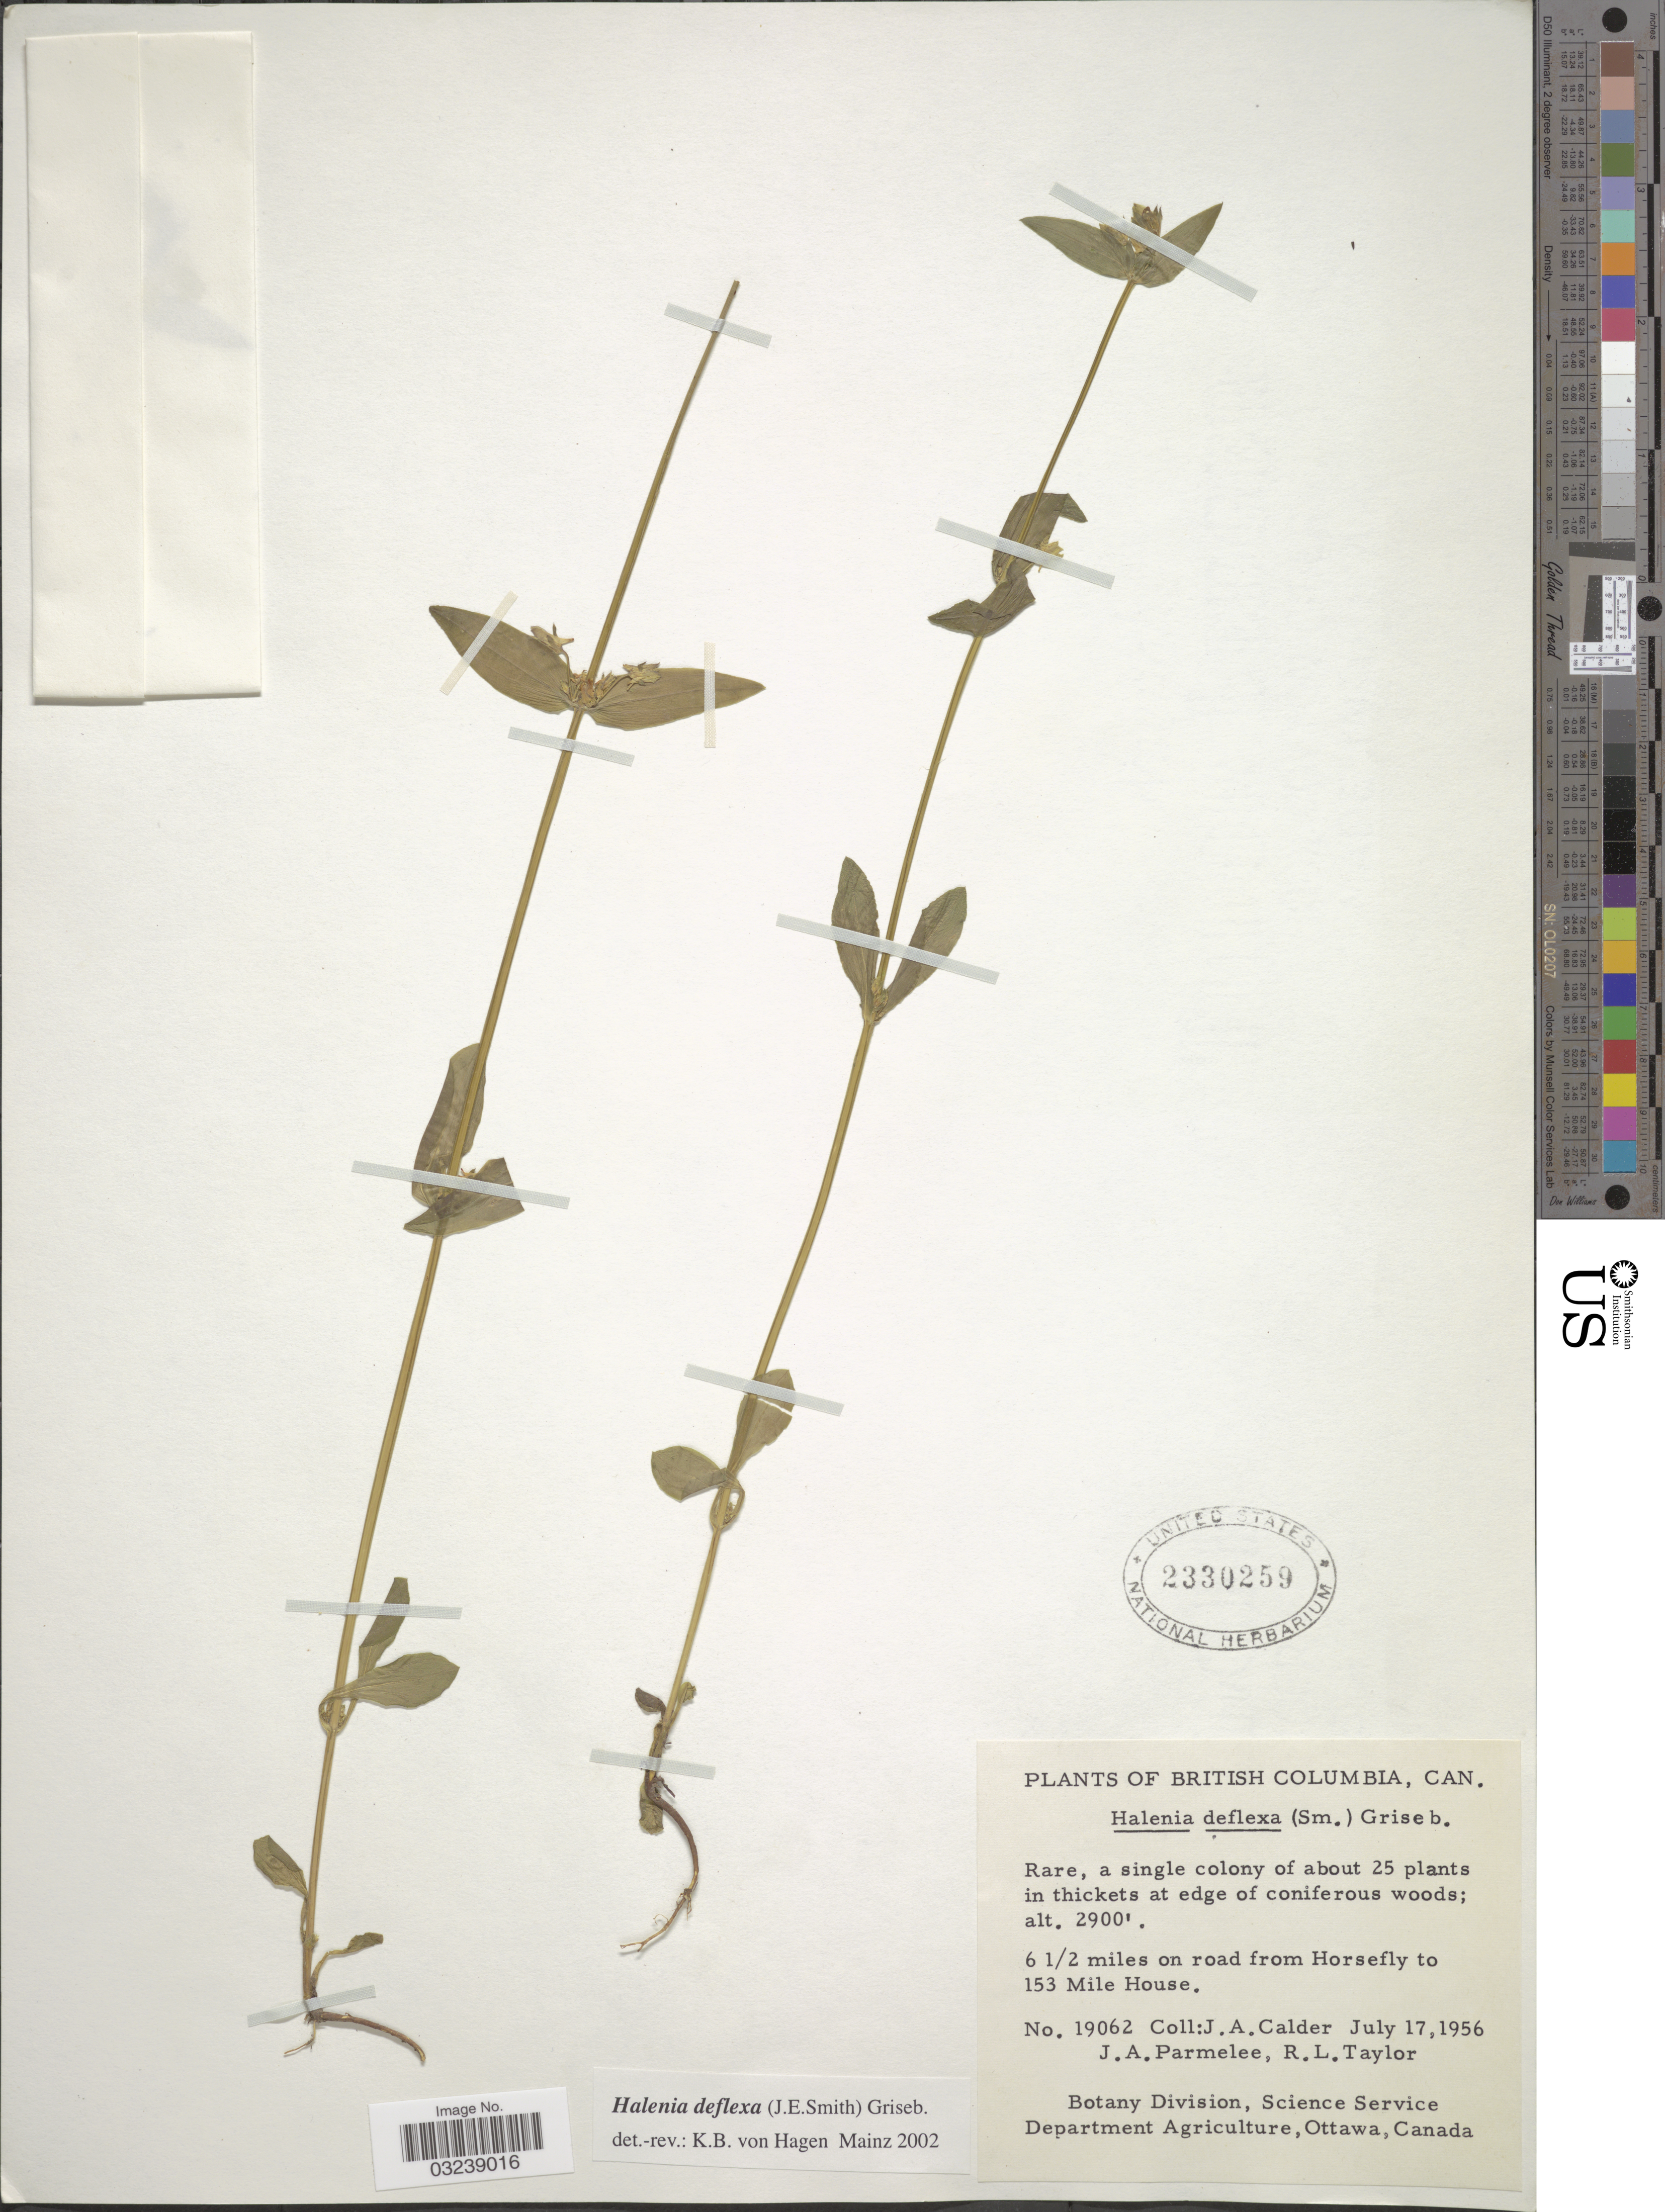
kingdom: Plantae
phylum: Tracheophyta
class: Magnoliopsida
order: Gentianales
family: Gentianaceae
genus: Halenia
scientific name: Halenia deflexa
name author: (Sm.) Griseb.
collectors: J. A. Calder, J. A. Parmelee & R. Taylor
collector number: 19062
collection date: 1956-07-17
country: Canada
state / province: British Columbia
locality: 6½ miles on road from Horsefly to 153 Mile House.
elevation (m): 884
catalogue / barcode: US 2330259